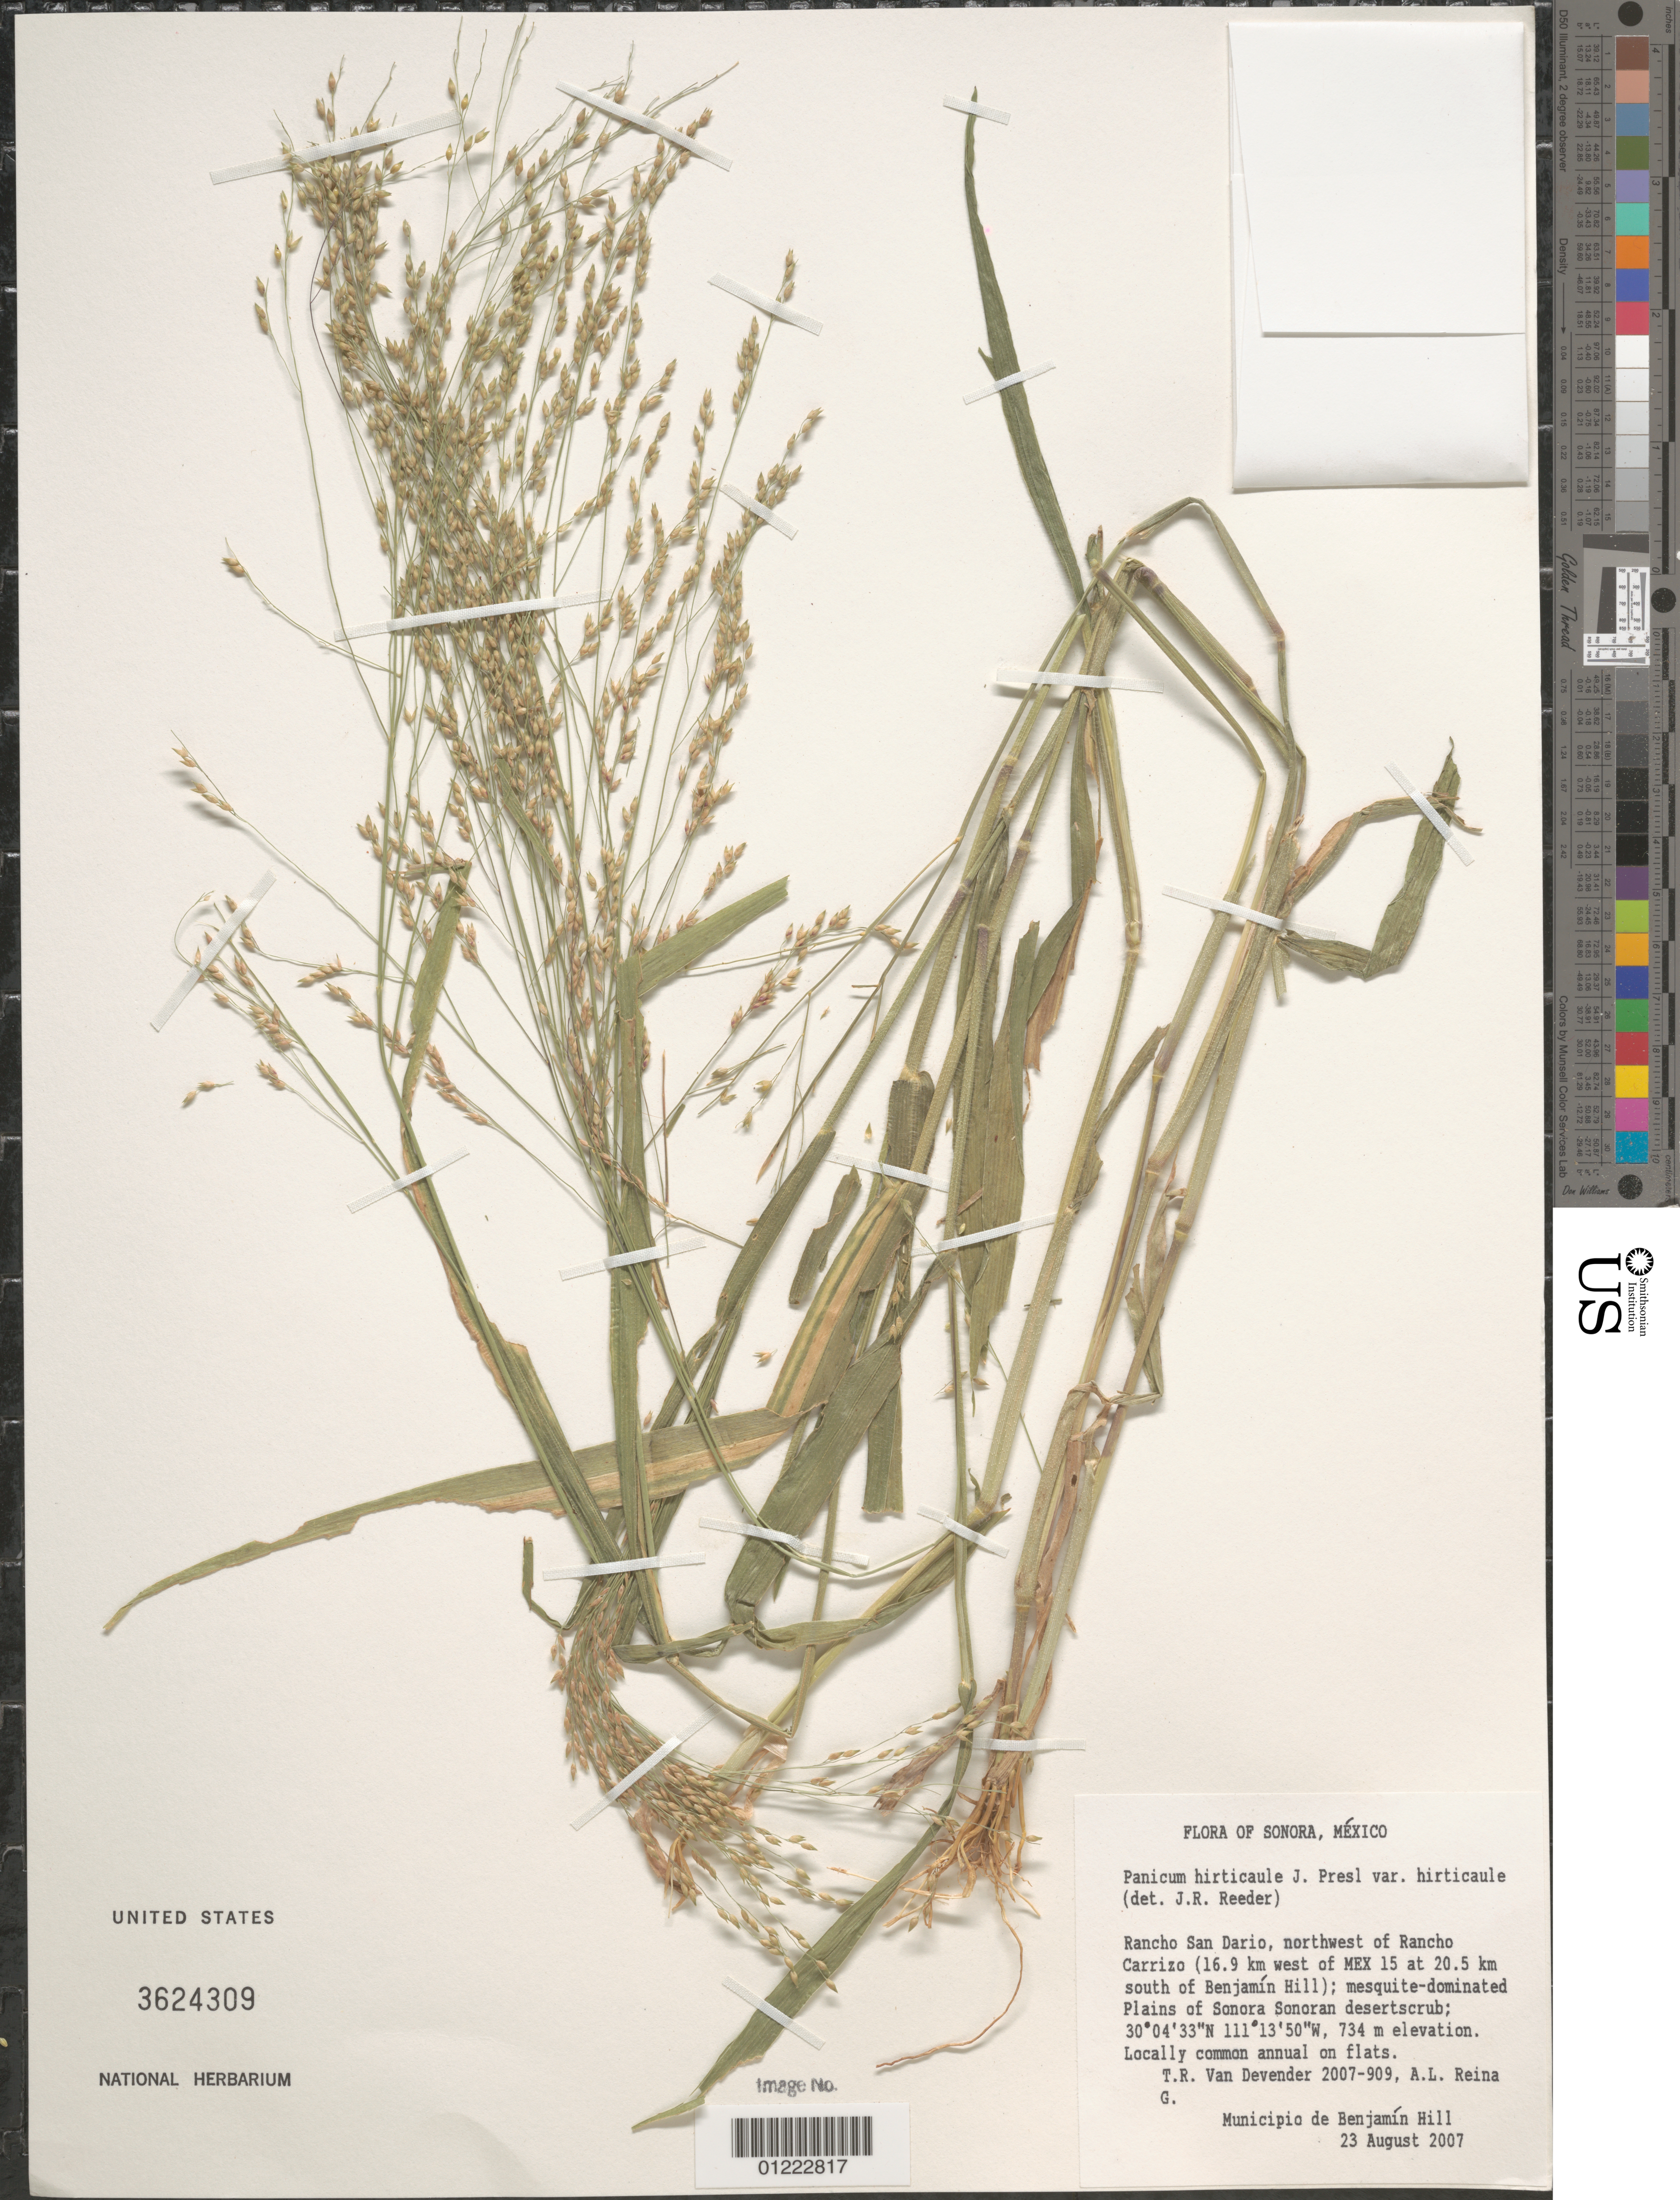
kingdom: Plantae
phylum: Tracheophyta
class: Liliopsida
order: Poales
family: Poaceae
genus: Panicum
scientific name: Panicum hirticaule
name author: J. Presl in C. Presl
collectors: A. L. Reina G. & T. R. Van Devender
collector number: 909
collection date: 2007-08-22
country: Mexico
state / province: Sonora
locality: Rancho San Dario, northwest of Rancho Carrizo (16.9 km west of MEX 15 at 20.5 km south of Benjamin Hill); mesquite-dominated Plains of Sonora Sonoran desertscrub;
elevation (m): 734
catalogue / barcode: US 3624309